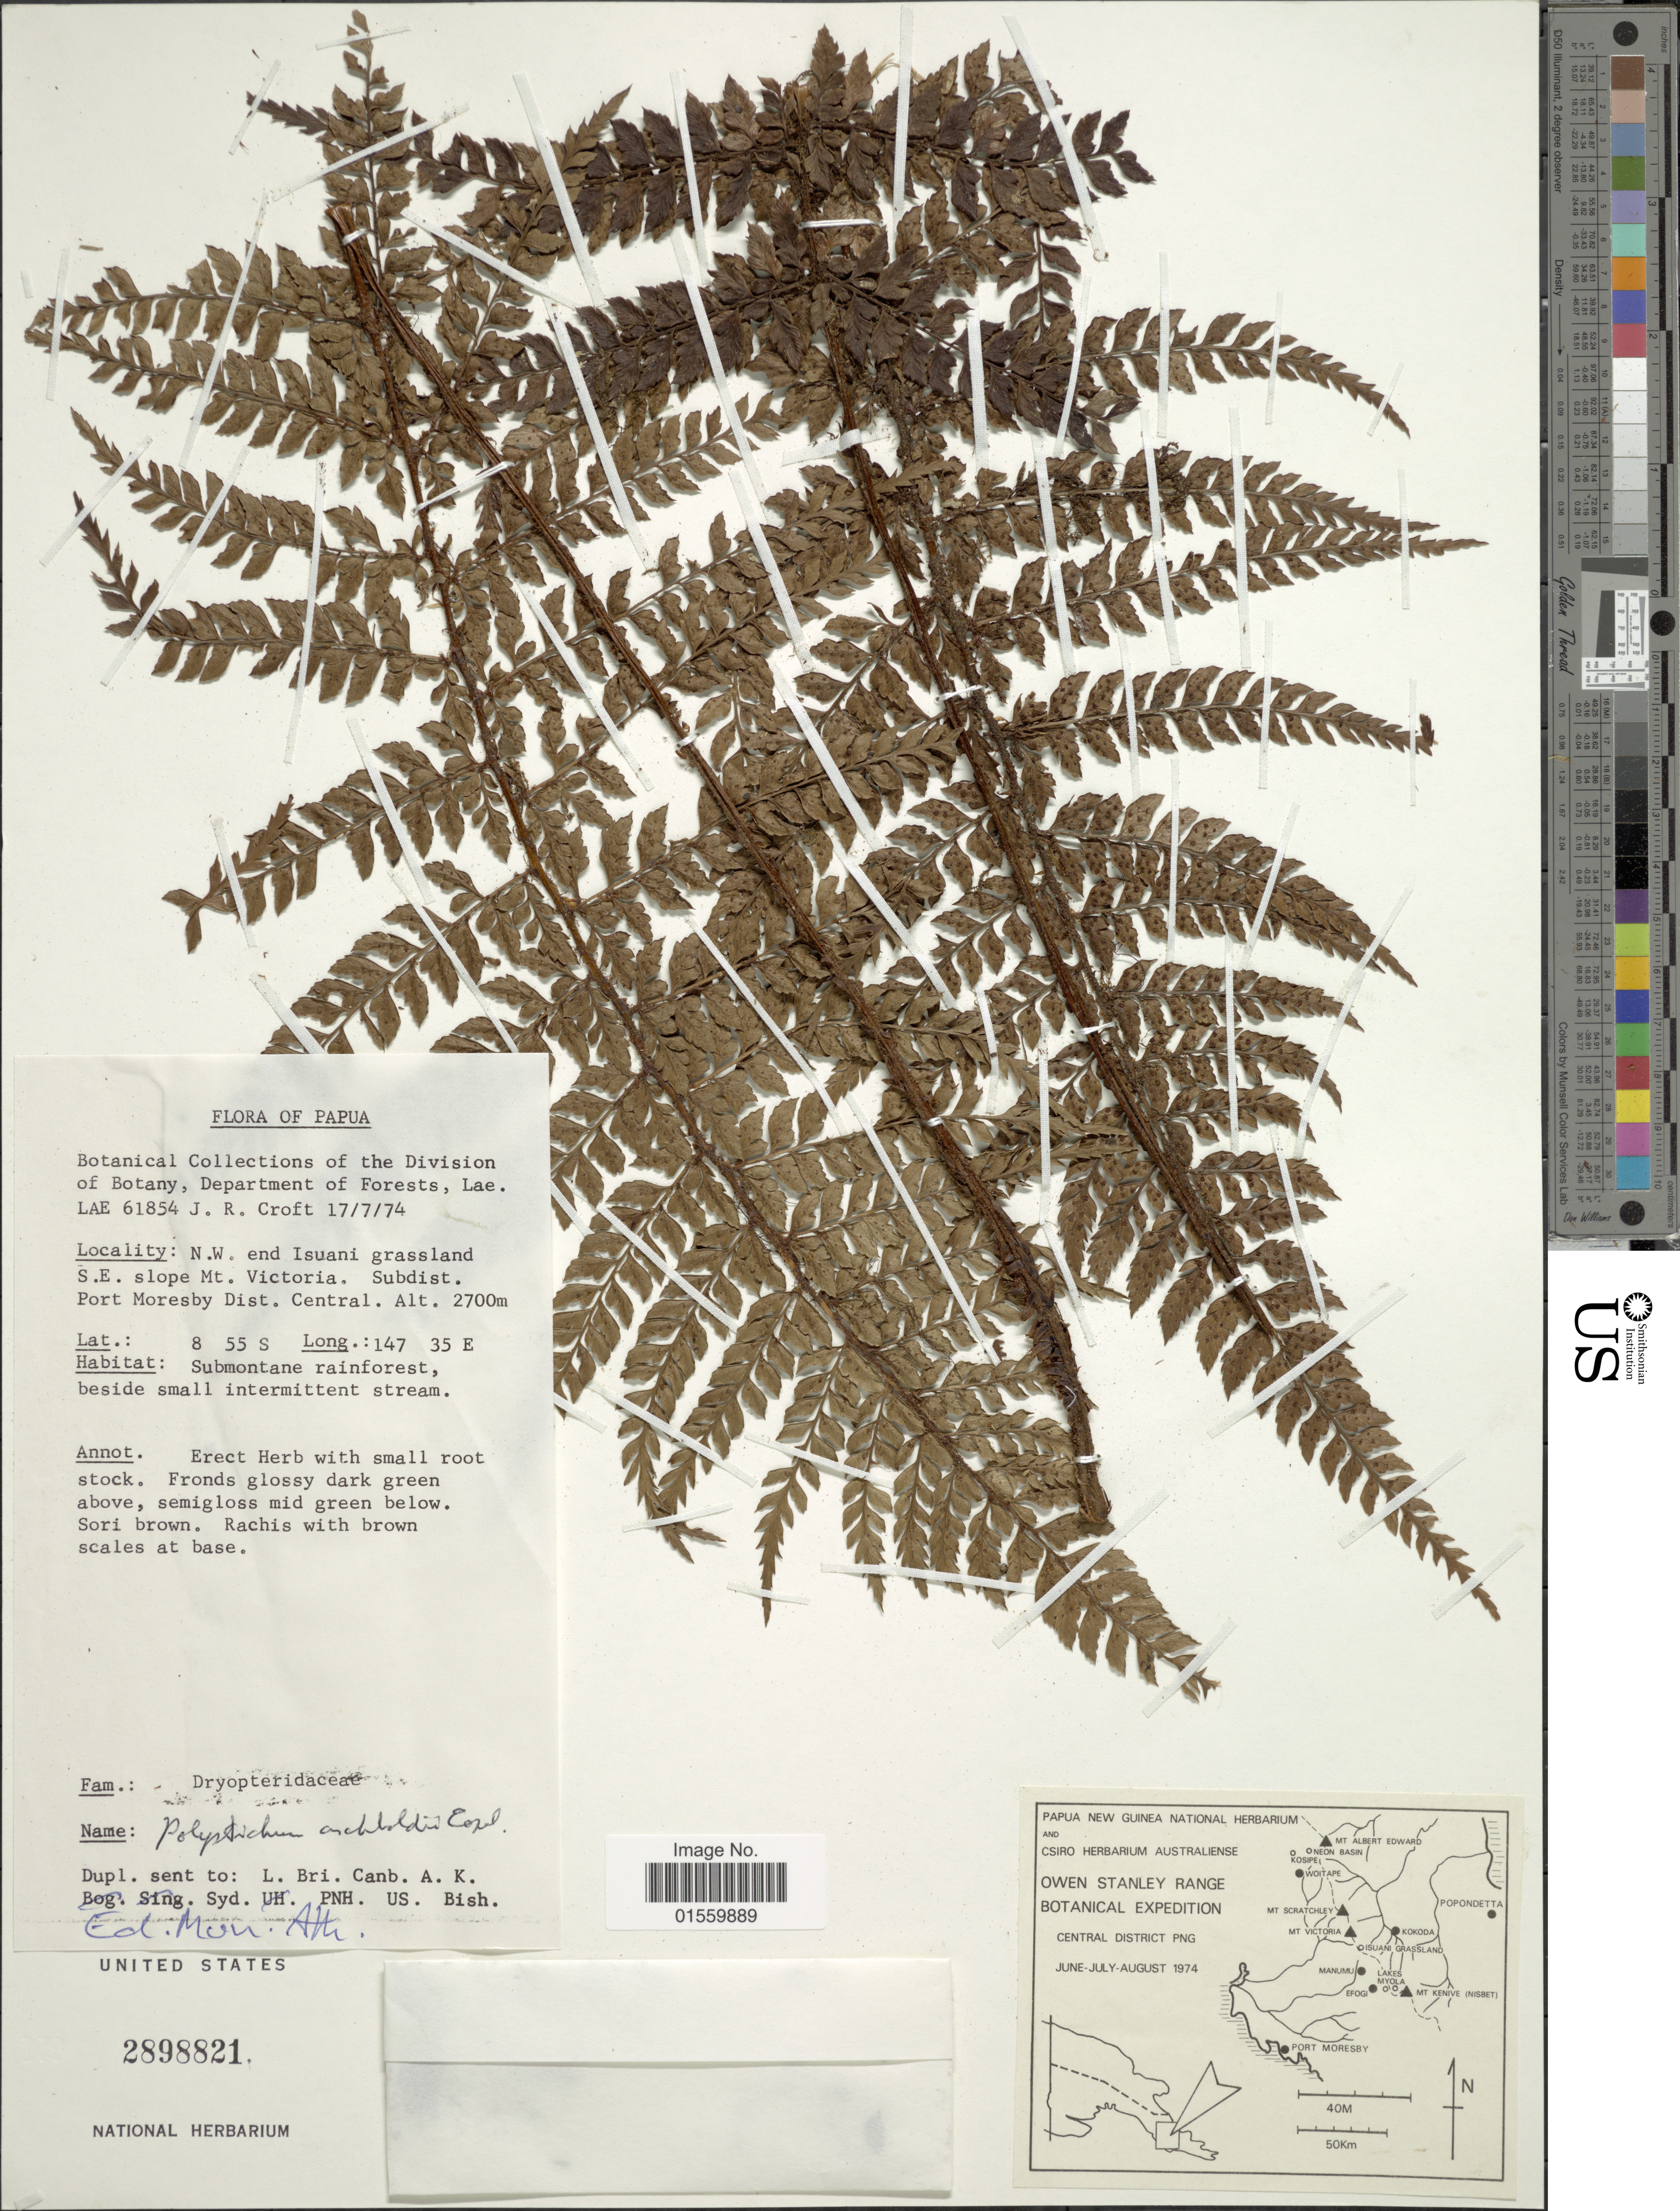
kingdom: Plantae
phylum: Tracheophyta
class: Polypodiopsida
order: Polypodiales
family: Dryopteridaceae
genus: Polystichum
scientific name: Polystichum archboldii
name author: Copel.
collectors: J. R. Croft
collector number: LAE61854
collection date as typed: Transcribed d/m/y: 17/7/74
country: Papua New Guinea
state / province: Central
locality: Papua, N. W. end Isuani grassland S. E. slope Mt. Victoria, Subdist. Port Moresby Dist. Central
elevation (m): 2700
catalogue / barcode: US 2898821